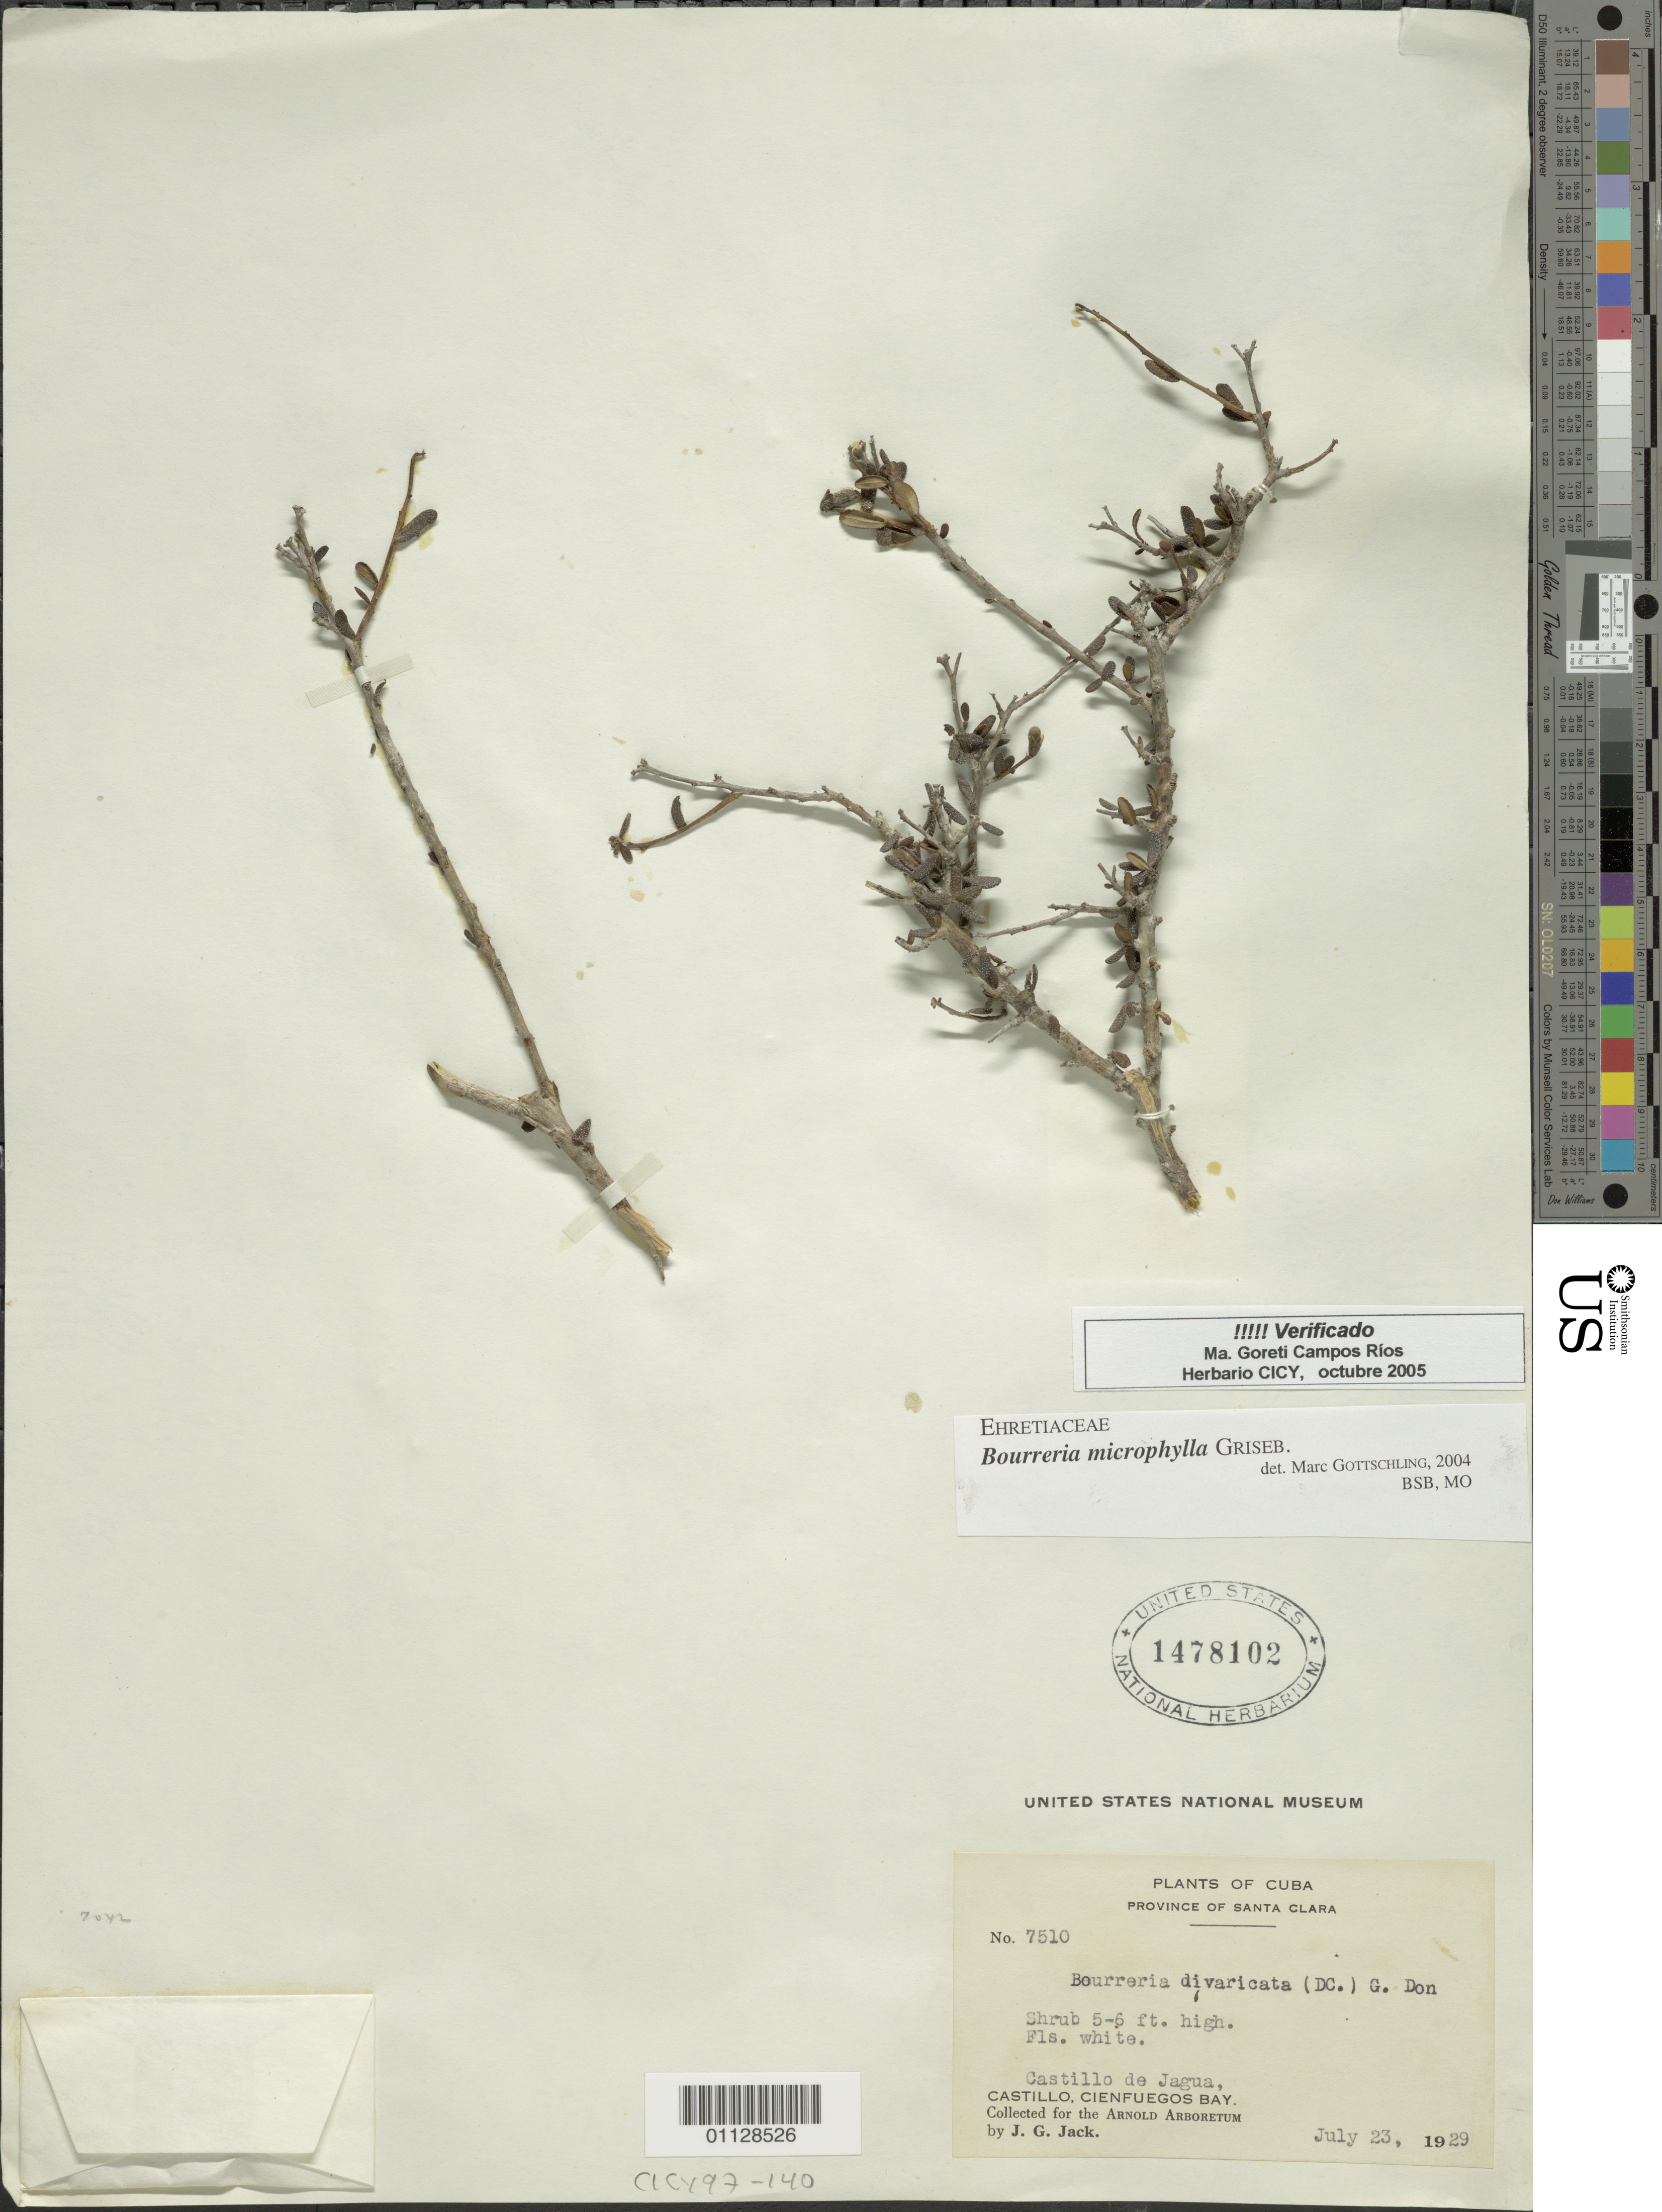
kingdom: Plantae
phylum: Tracheophyta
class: Magnoliopsida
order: Boraginales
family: Ehretiaceae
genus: Bourreria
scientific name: Bourreria linearis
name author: Miers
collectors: J. G. Jack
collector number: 7510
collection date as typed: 23 Jul 1929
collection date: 1929-07-23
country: Cuba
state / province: Cienfuegos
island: Cuba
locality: Castillo de Jagua, Castillo, Cienfuegos Bay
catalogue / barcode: US 1478102